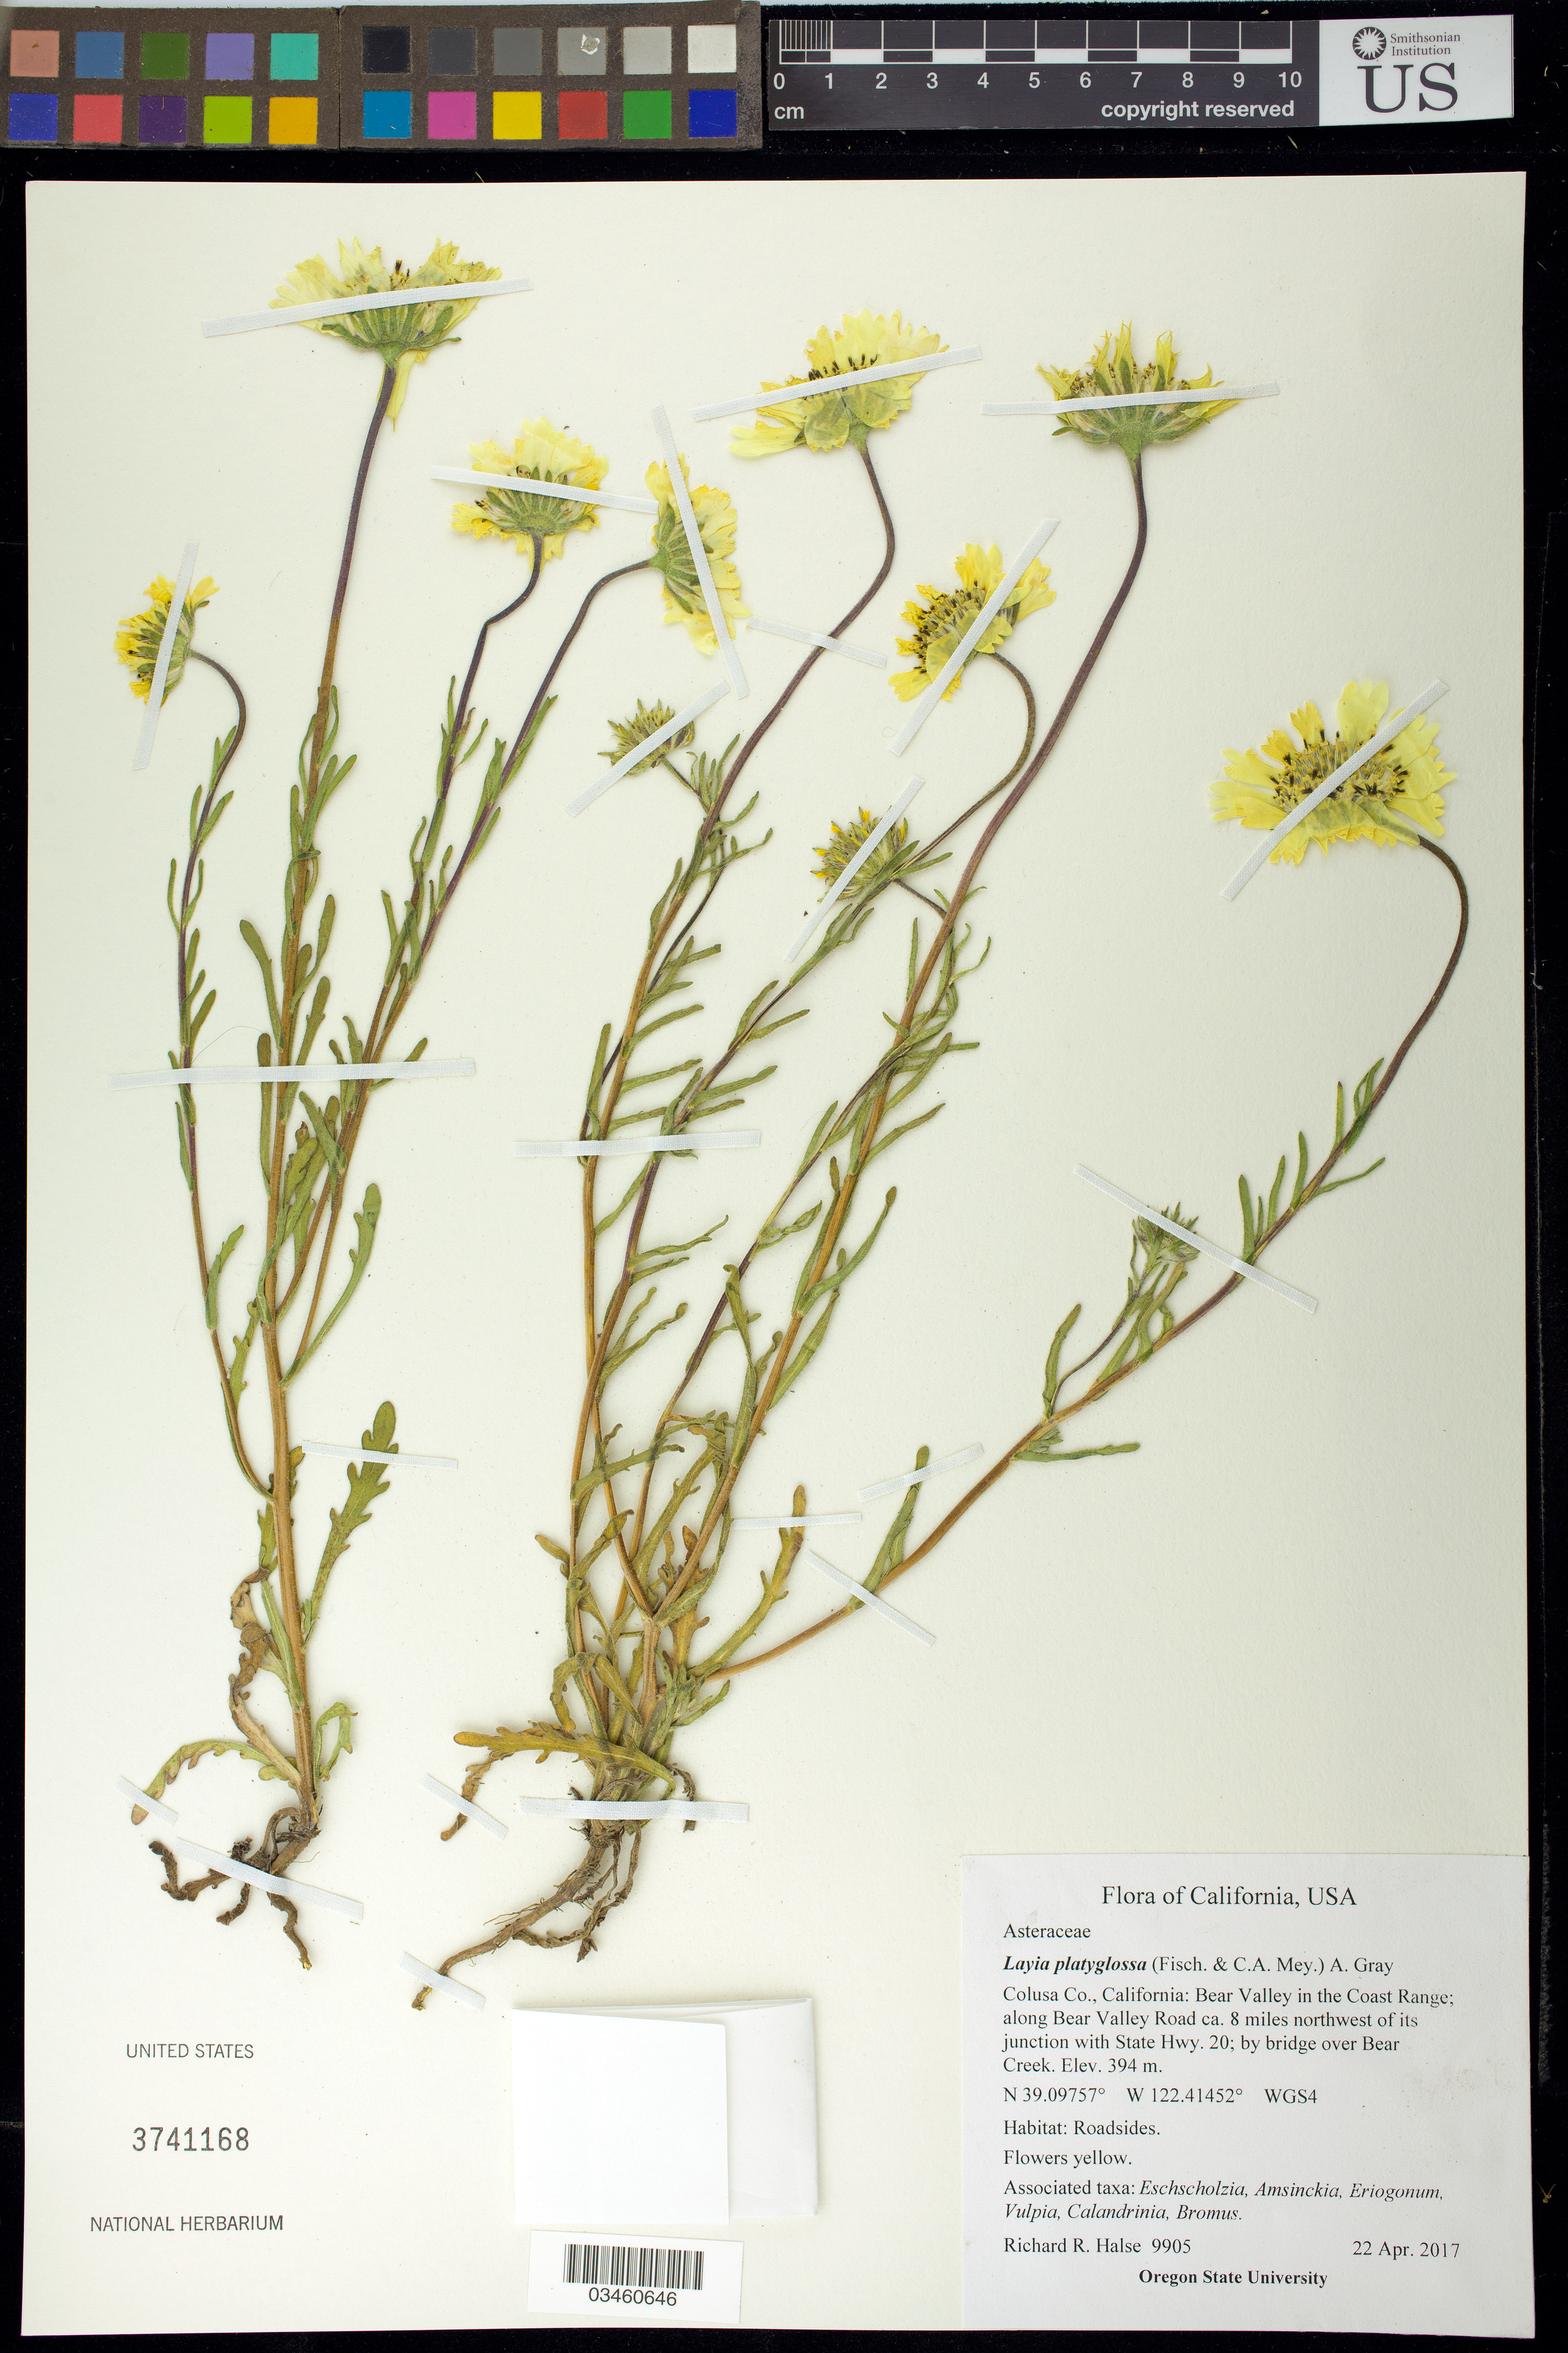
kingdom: Plantae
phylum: Tracheophyta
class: Magnoliopsida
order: Asterales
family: Asteraceae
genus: Layia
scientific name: Layia platyglossa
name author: (Fisch.) A. Gray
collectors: R. Halse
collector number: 9905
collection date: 2017-04-22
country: United States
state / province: California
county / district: Colusa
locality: Colusa Co., California: Bear Valley in the Coast Range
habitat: Roadside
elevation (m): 394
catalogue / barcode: US 3741168